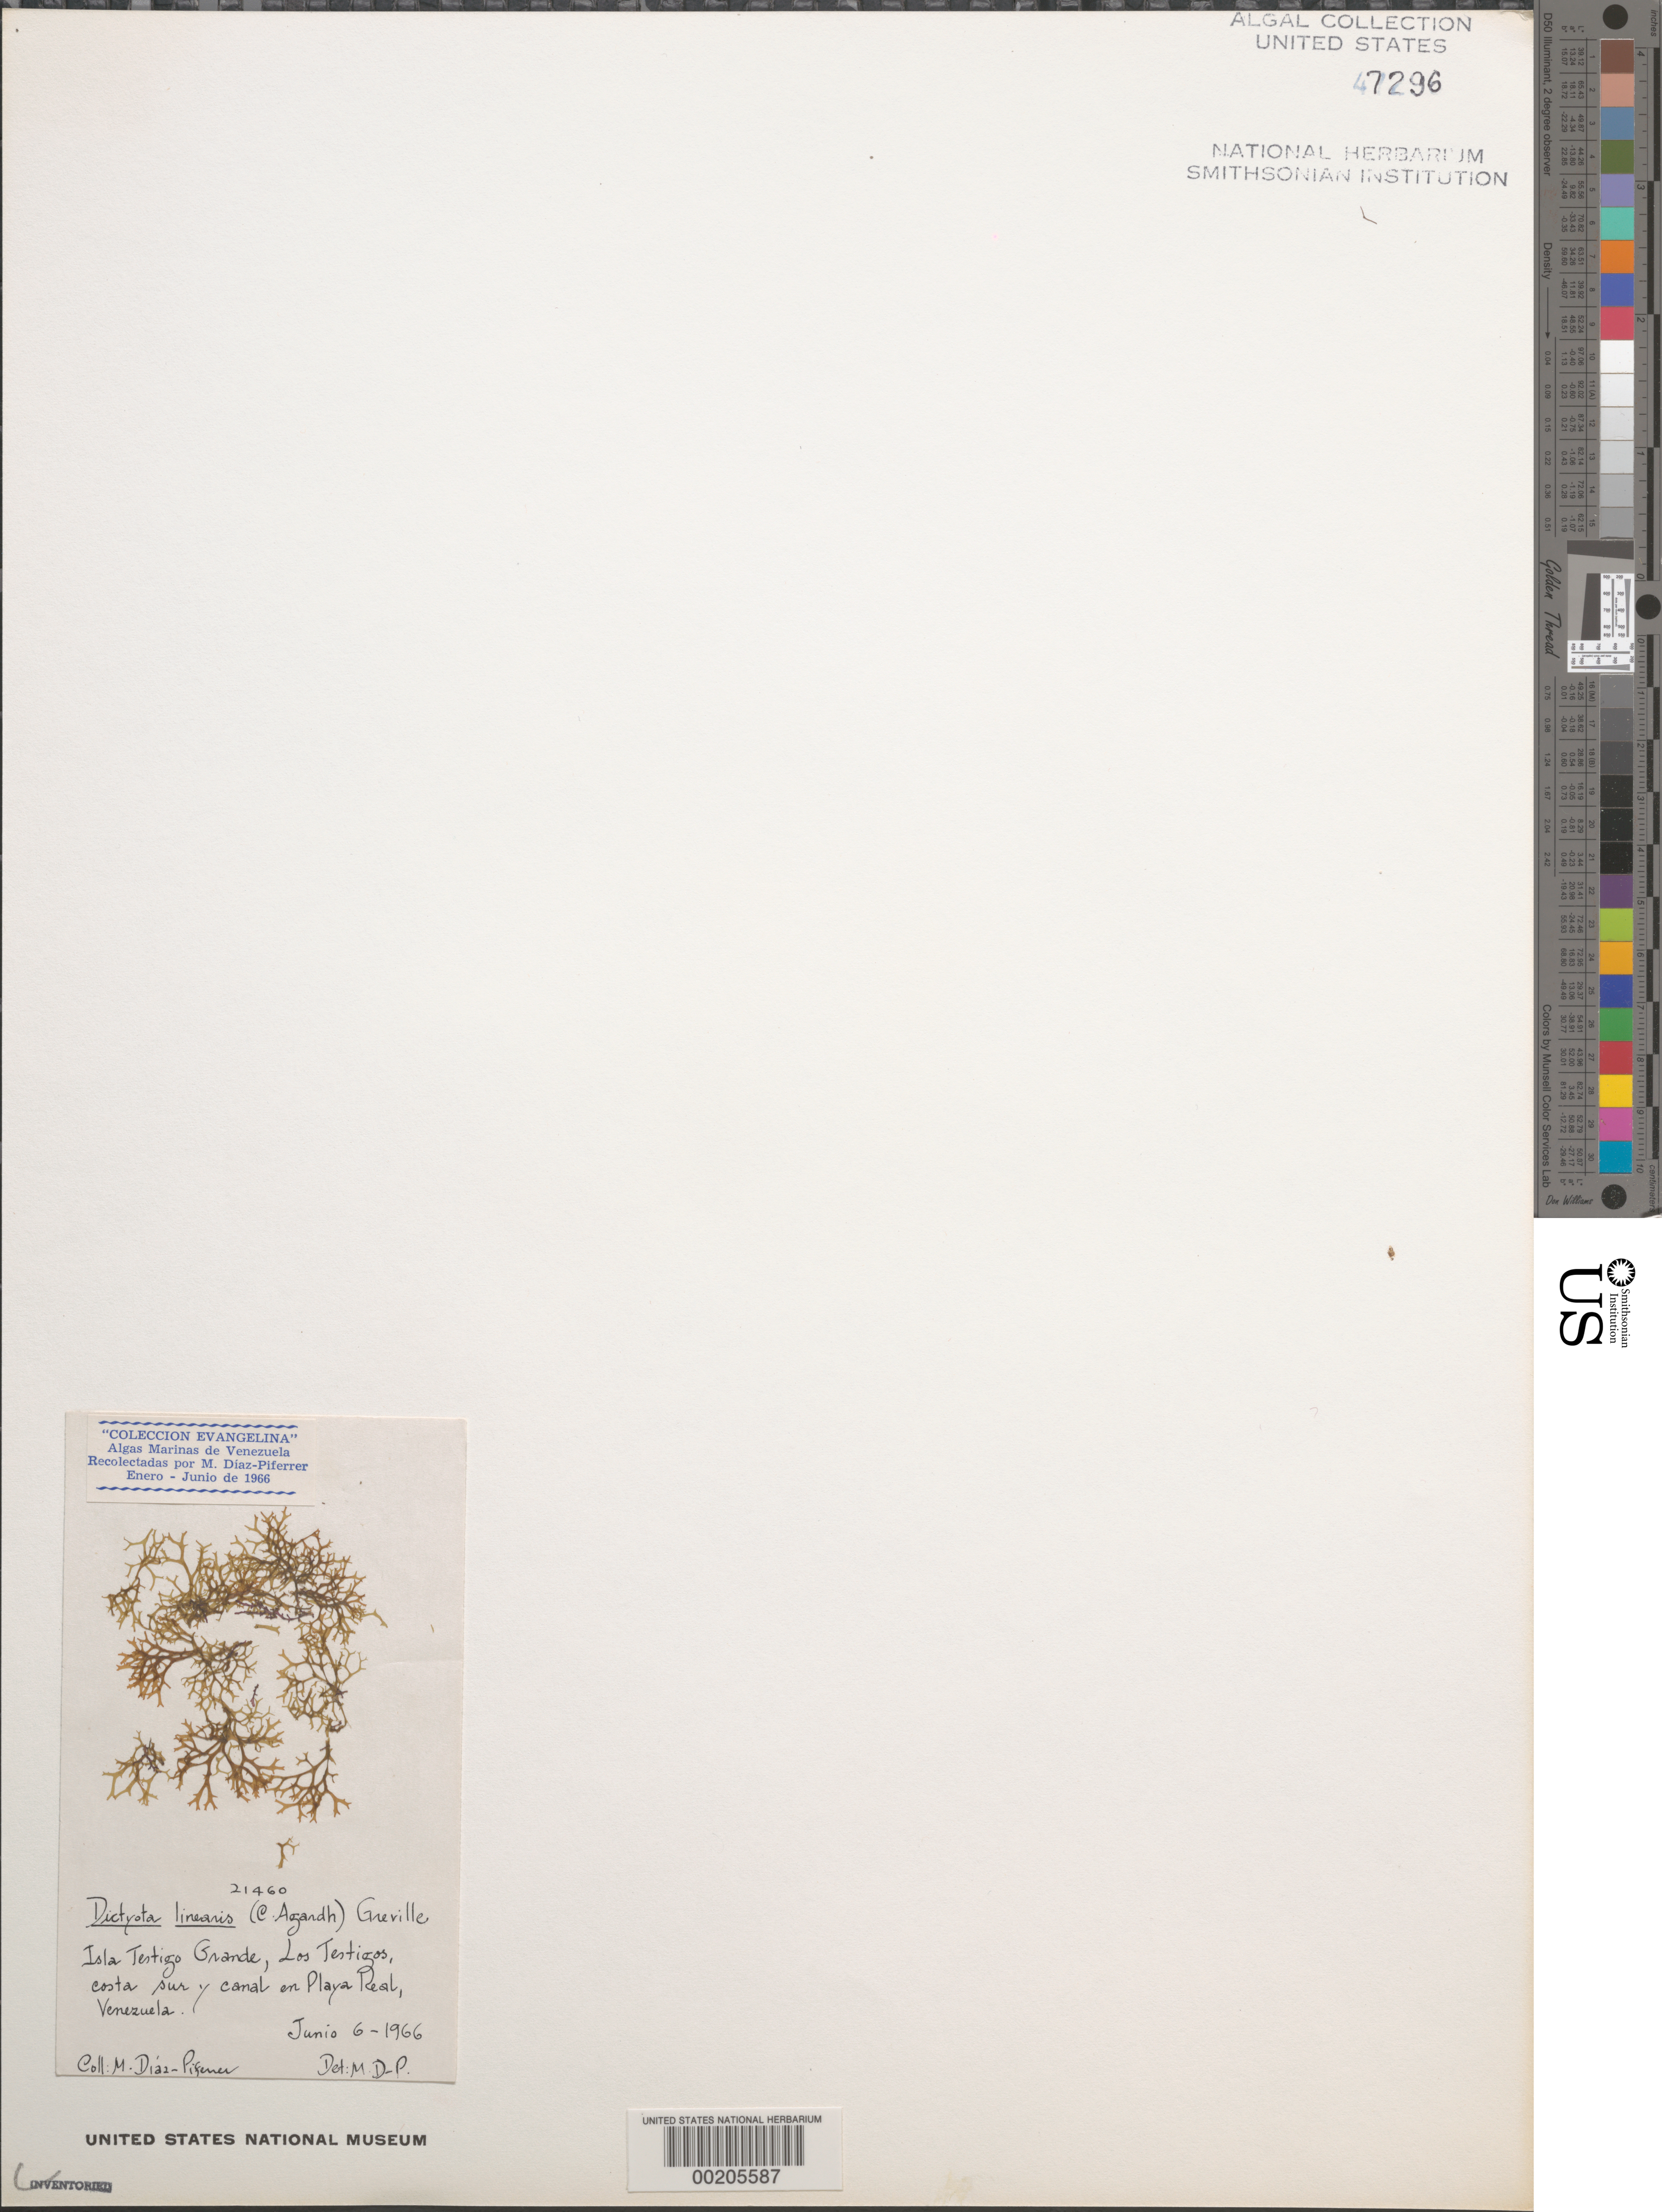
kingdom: Chromista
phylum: Ochrophyta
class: Phaeophyceae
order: Dictyotales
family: Dictyotaceae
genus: Dictyota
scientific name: Dictyota linearis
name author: (C. Agardh) Grev.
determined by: Diaz-Piferrer, M.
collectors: M. Diaz-Piferrer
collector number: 21460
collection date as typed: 06 Jun 1966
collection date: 1966-06-06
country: Venezuela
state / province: Dependencias Federales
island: Isla Testigo Grande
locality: Playa Real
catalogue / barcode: US 47296